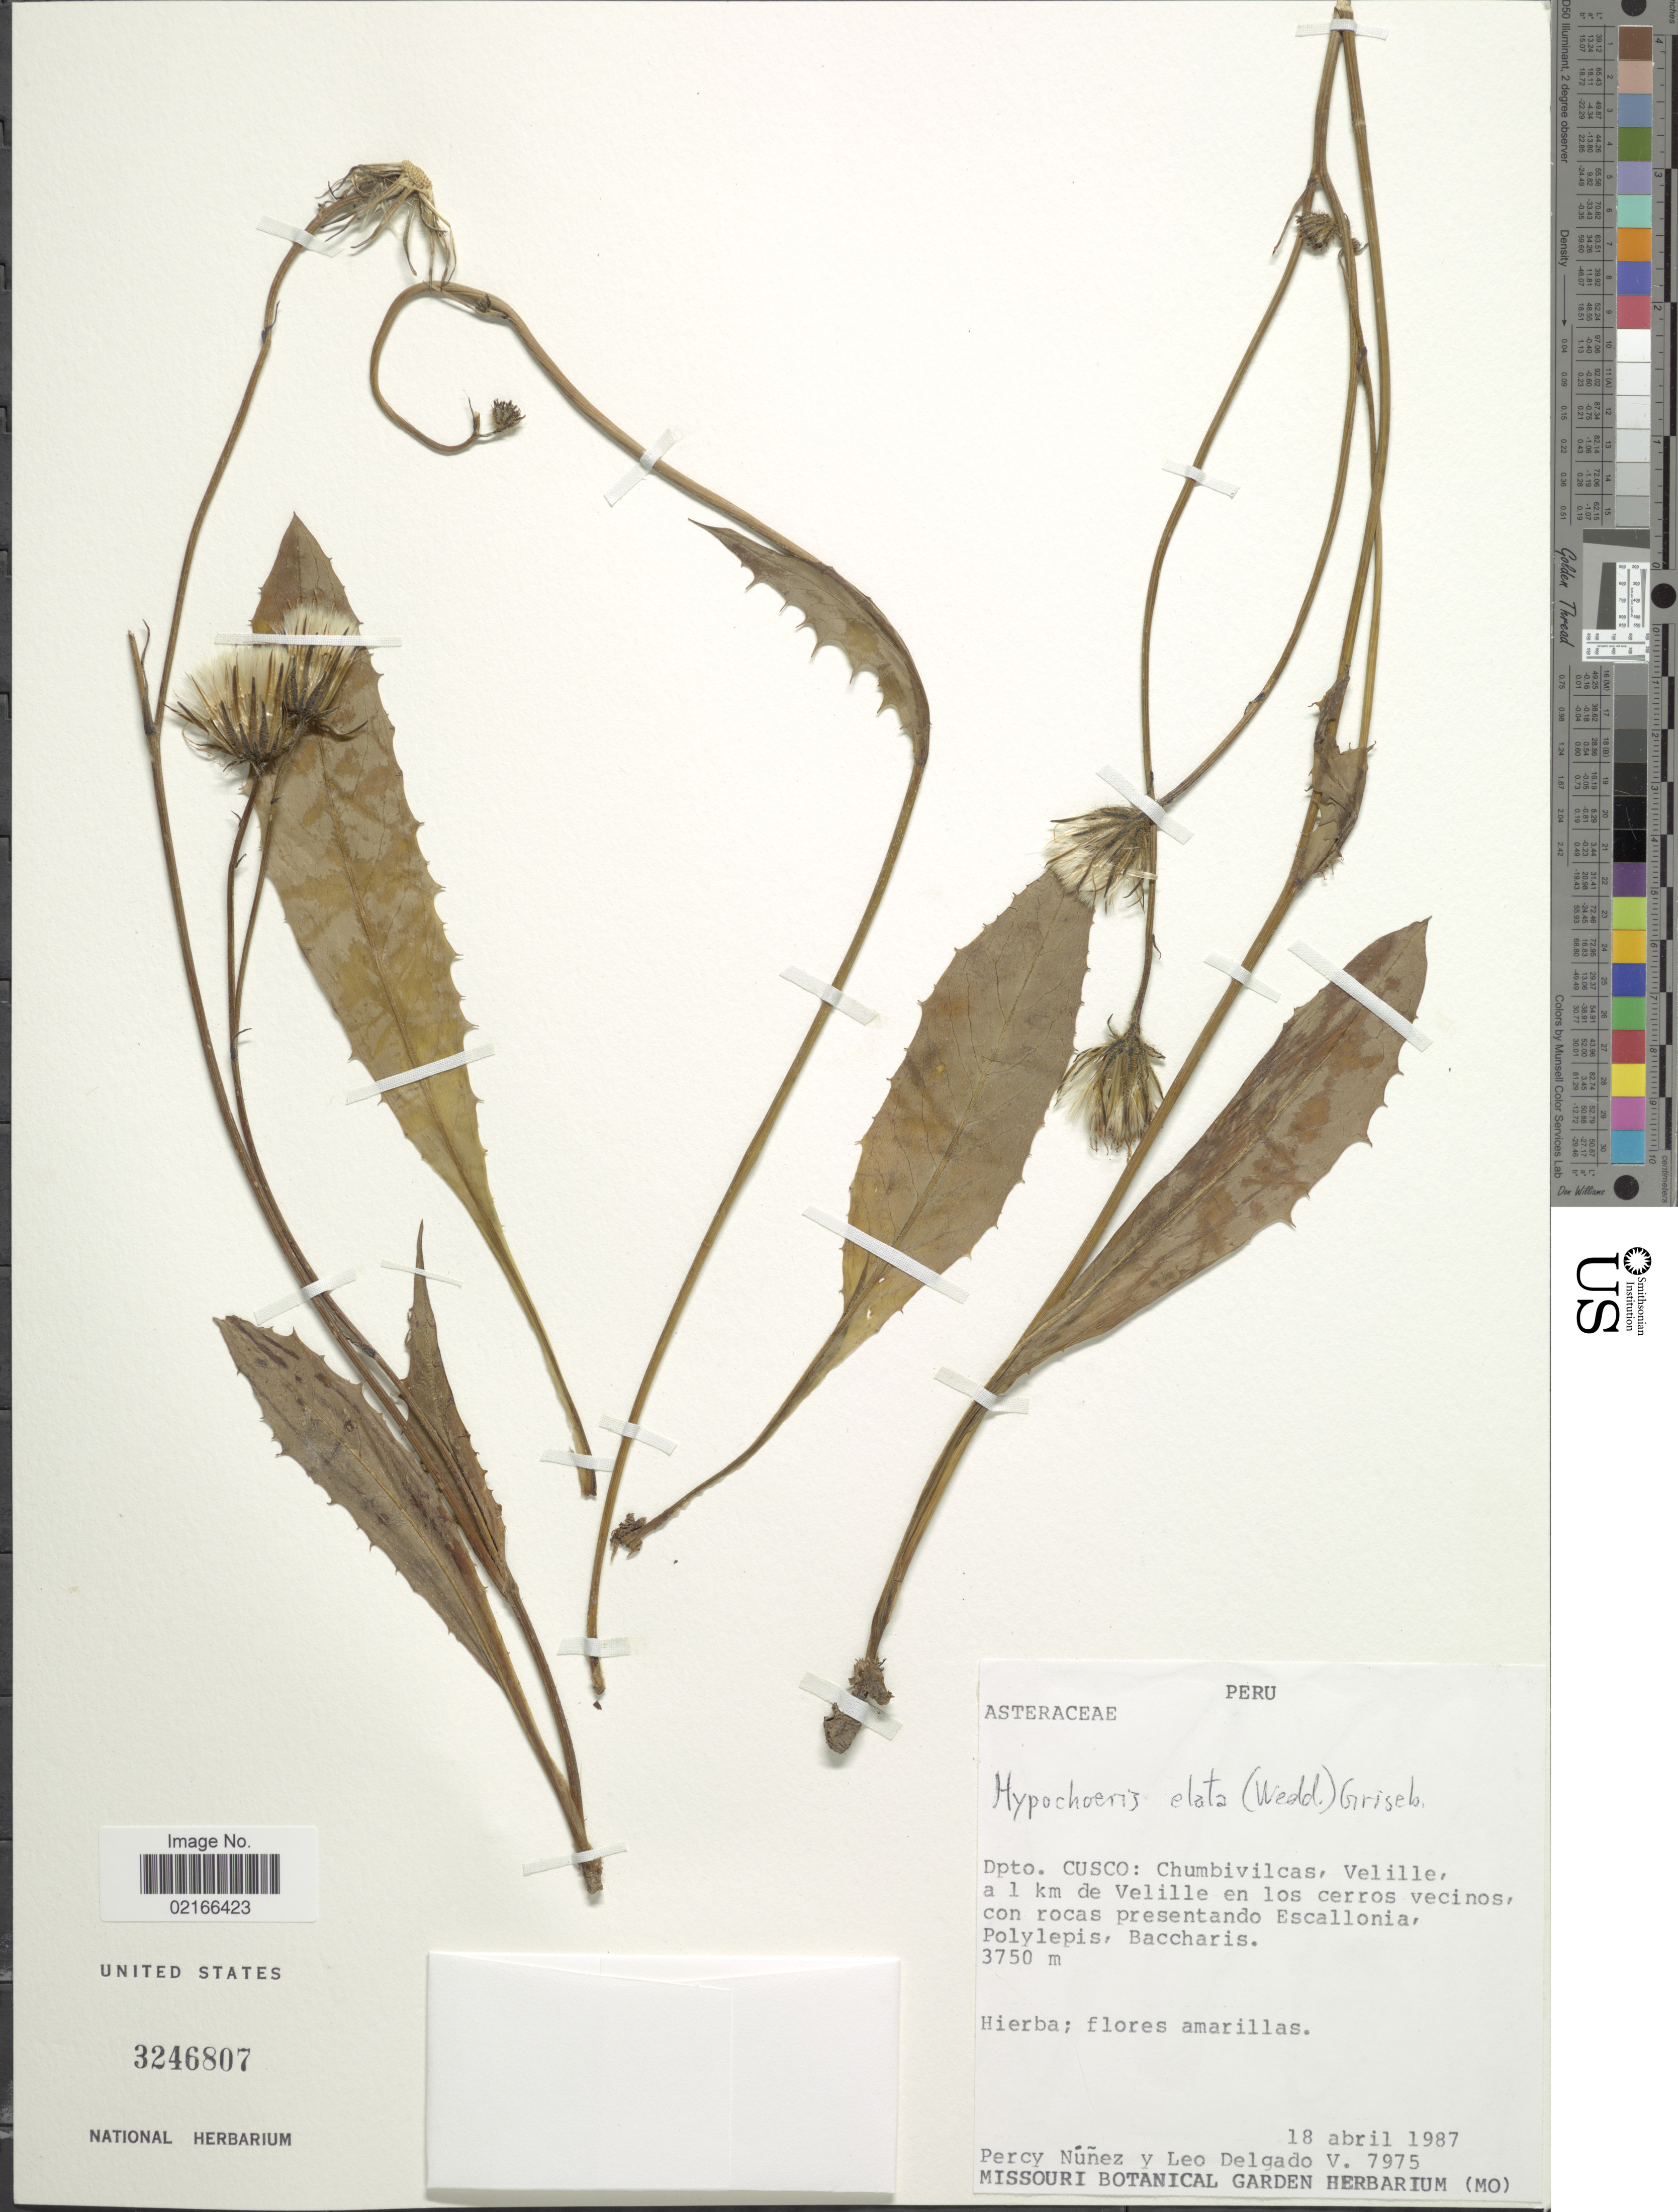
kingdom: Plantae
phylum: Tracheophyta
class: Magnoliopsida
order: Asterales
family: Asteraceae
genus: Hypochaeris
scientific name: Hypochaeris elata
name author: (Wedd.) Griseb.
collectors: P. Nuñez V. & L. Delgado V.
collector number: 7975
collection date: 1987-04-18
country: Peru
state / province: Cusco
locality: Chumbivilcas, Velille, a 1 km de Velille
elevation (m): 3750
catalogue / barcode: US 3246807